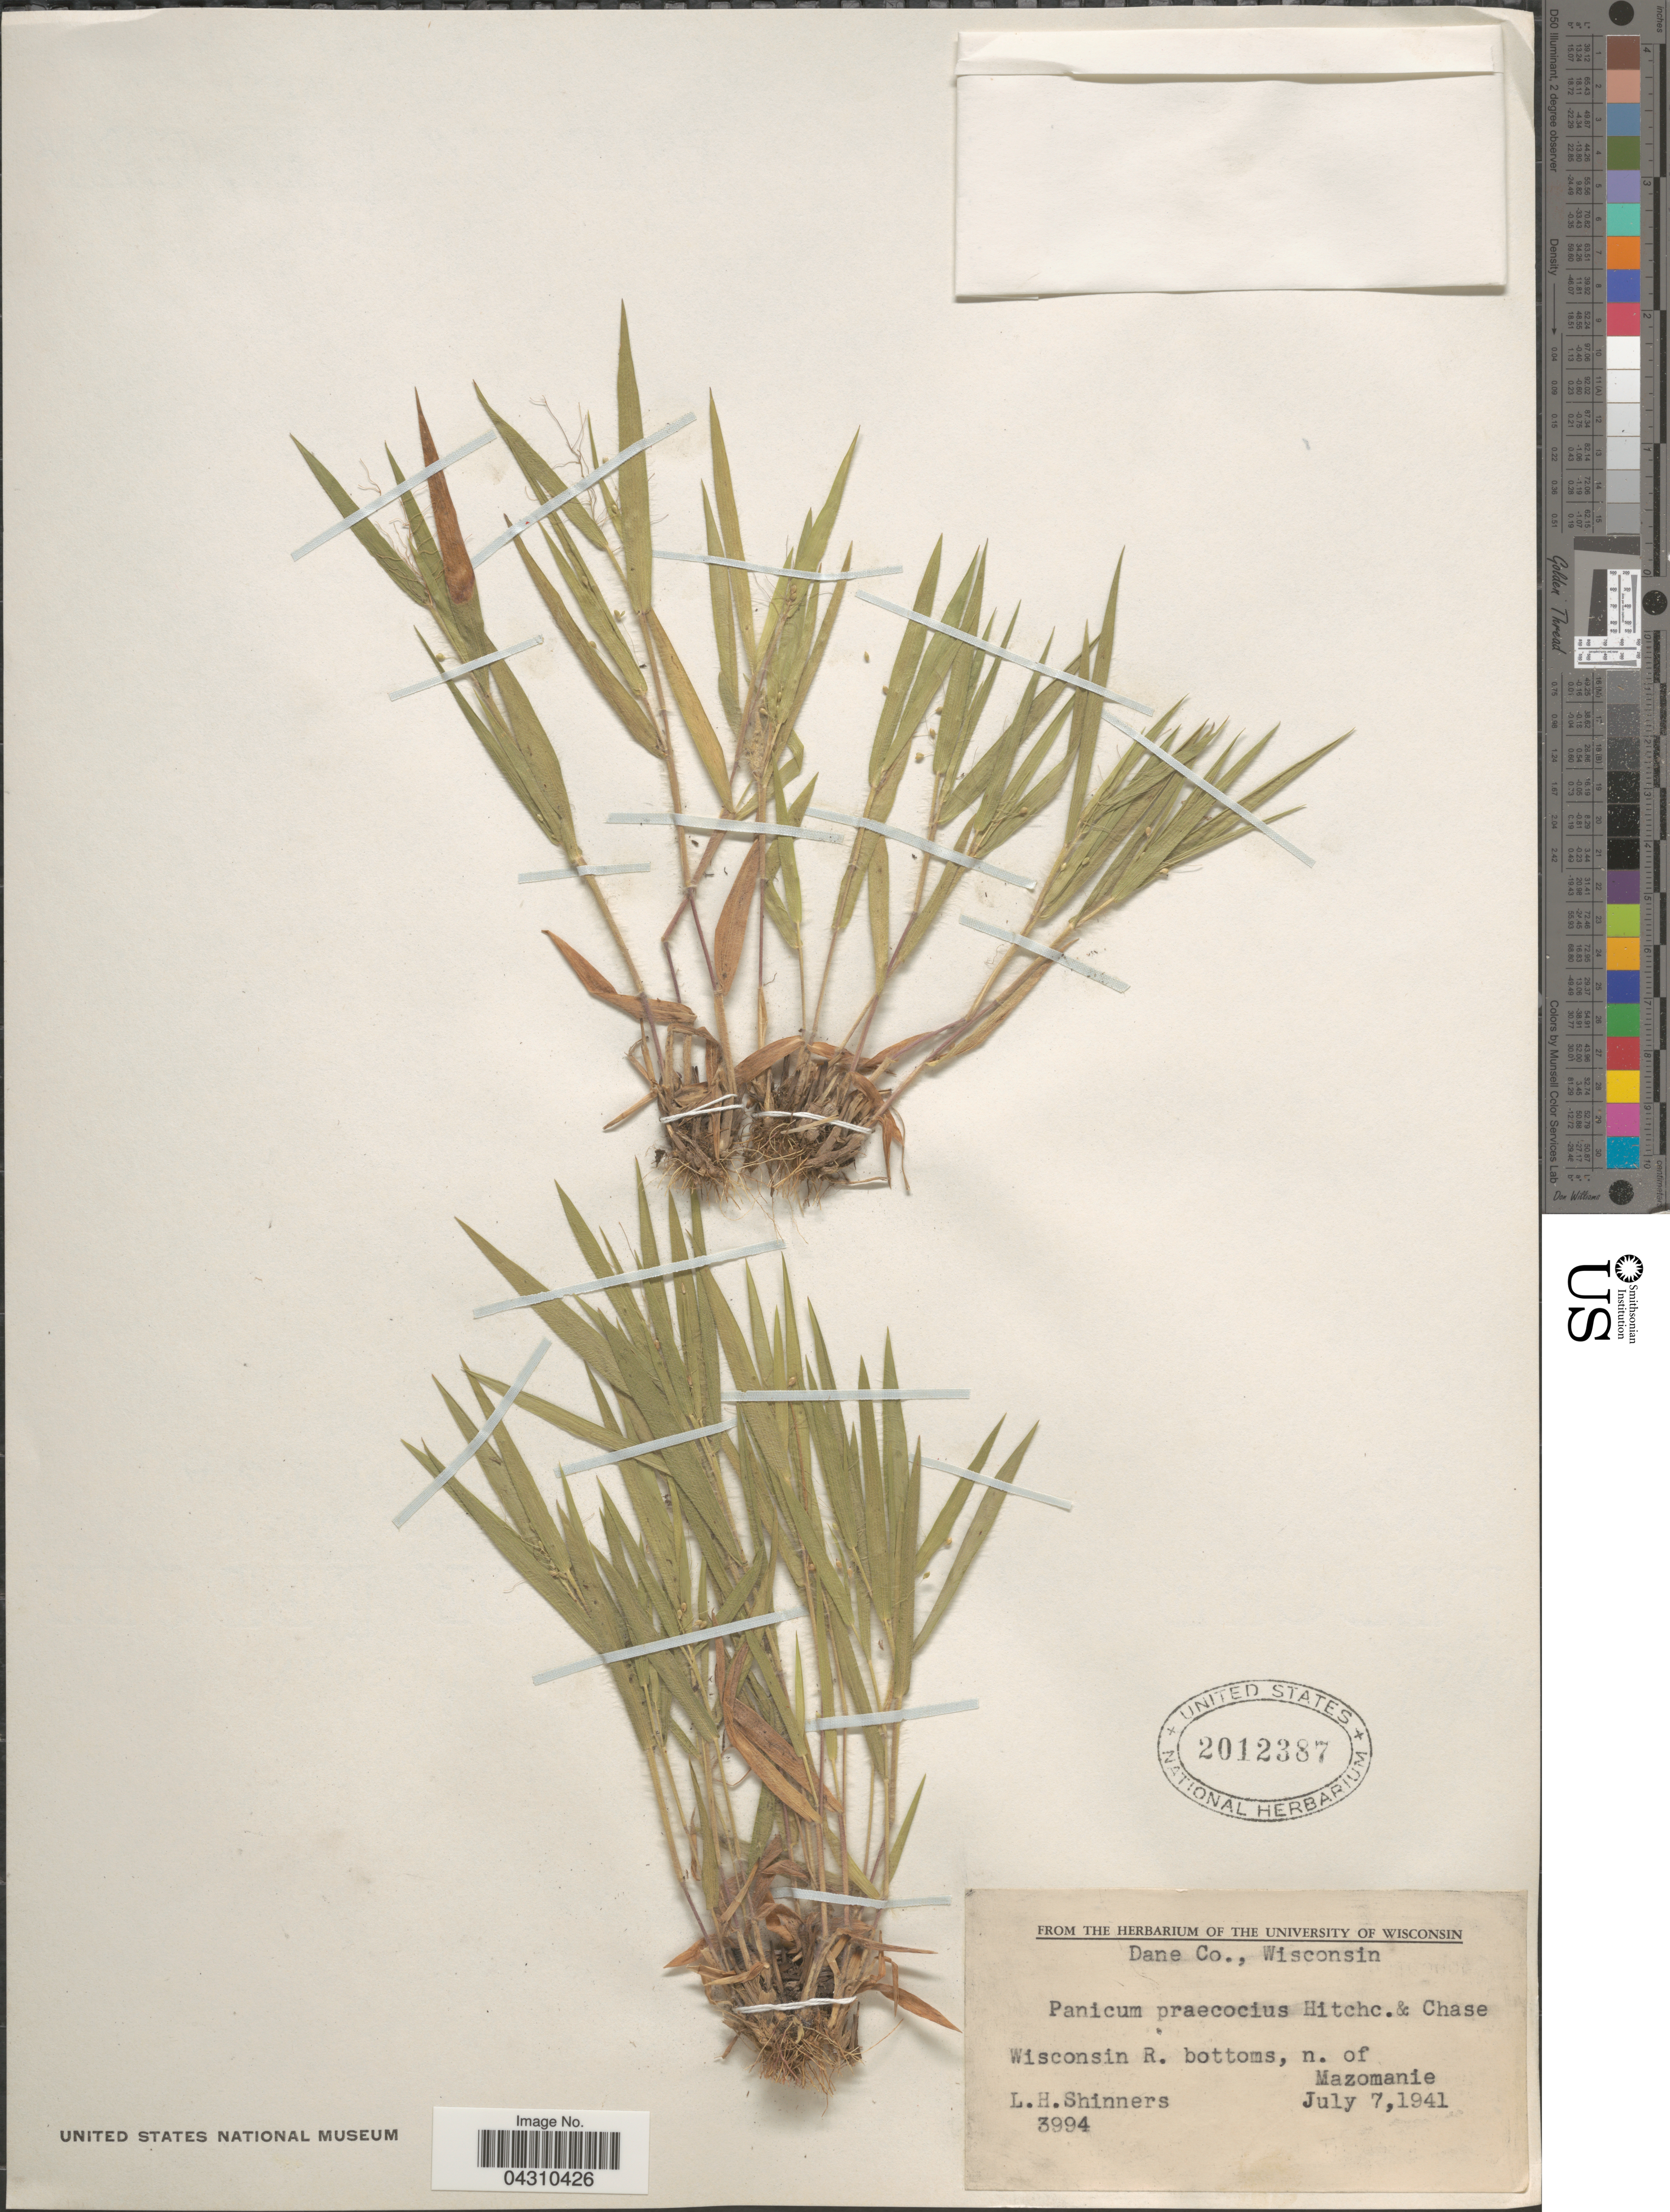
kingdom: Plantae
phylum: Tracheophyta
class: Liliopsida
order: Poales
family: Poaceae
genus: Dichanthelium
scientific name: Dichanthelium acuminatum var. acuminatum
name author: (Sw.) Gould & C.A. Clark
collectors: L. H. Shinners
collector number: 3994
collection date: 1941-07-07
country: United States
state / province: Wisconsin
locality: Dane Co. Wisconsin R. bottoms, n. of Mazomanie.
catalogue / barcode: US 2012387